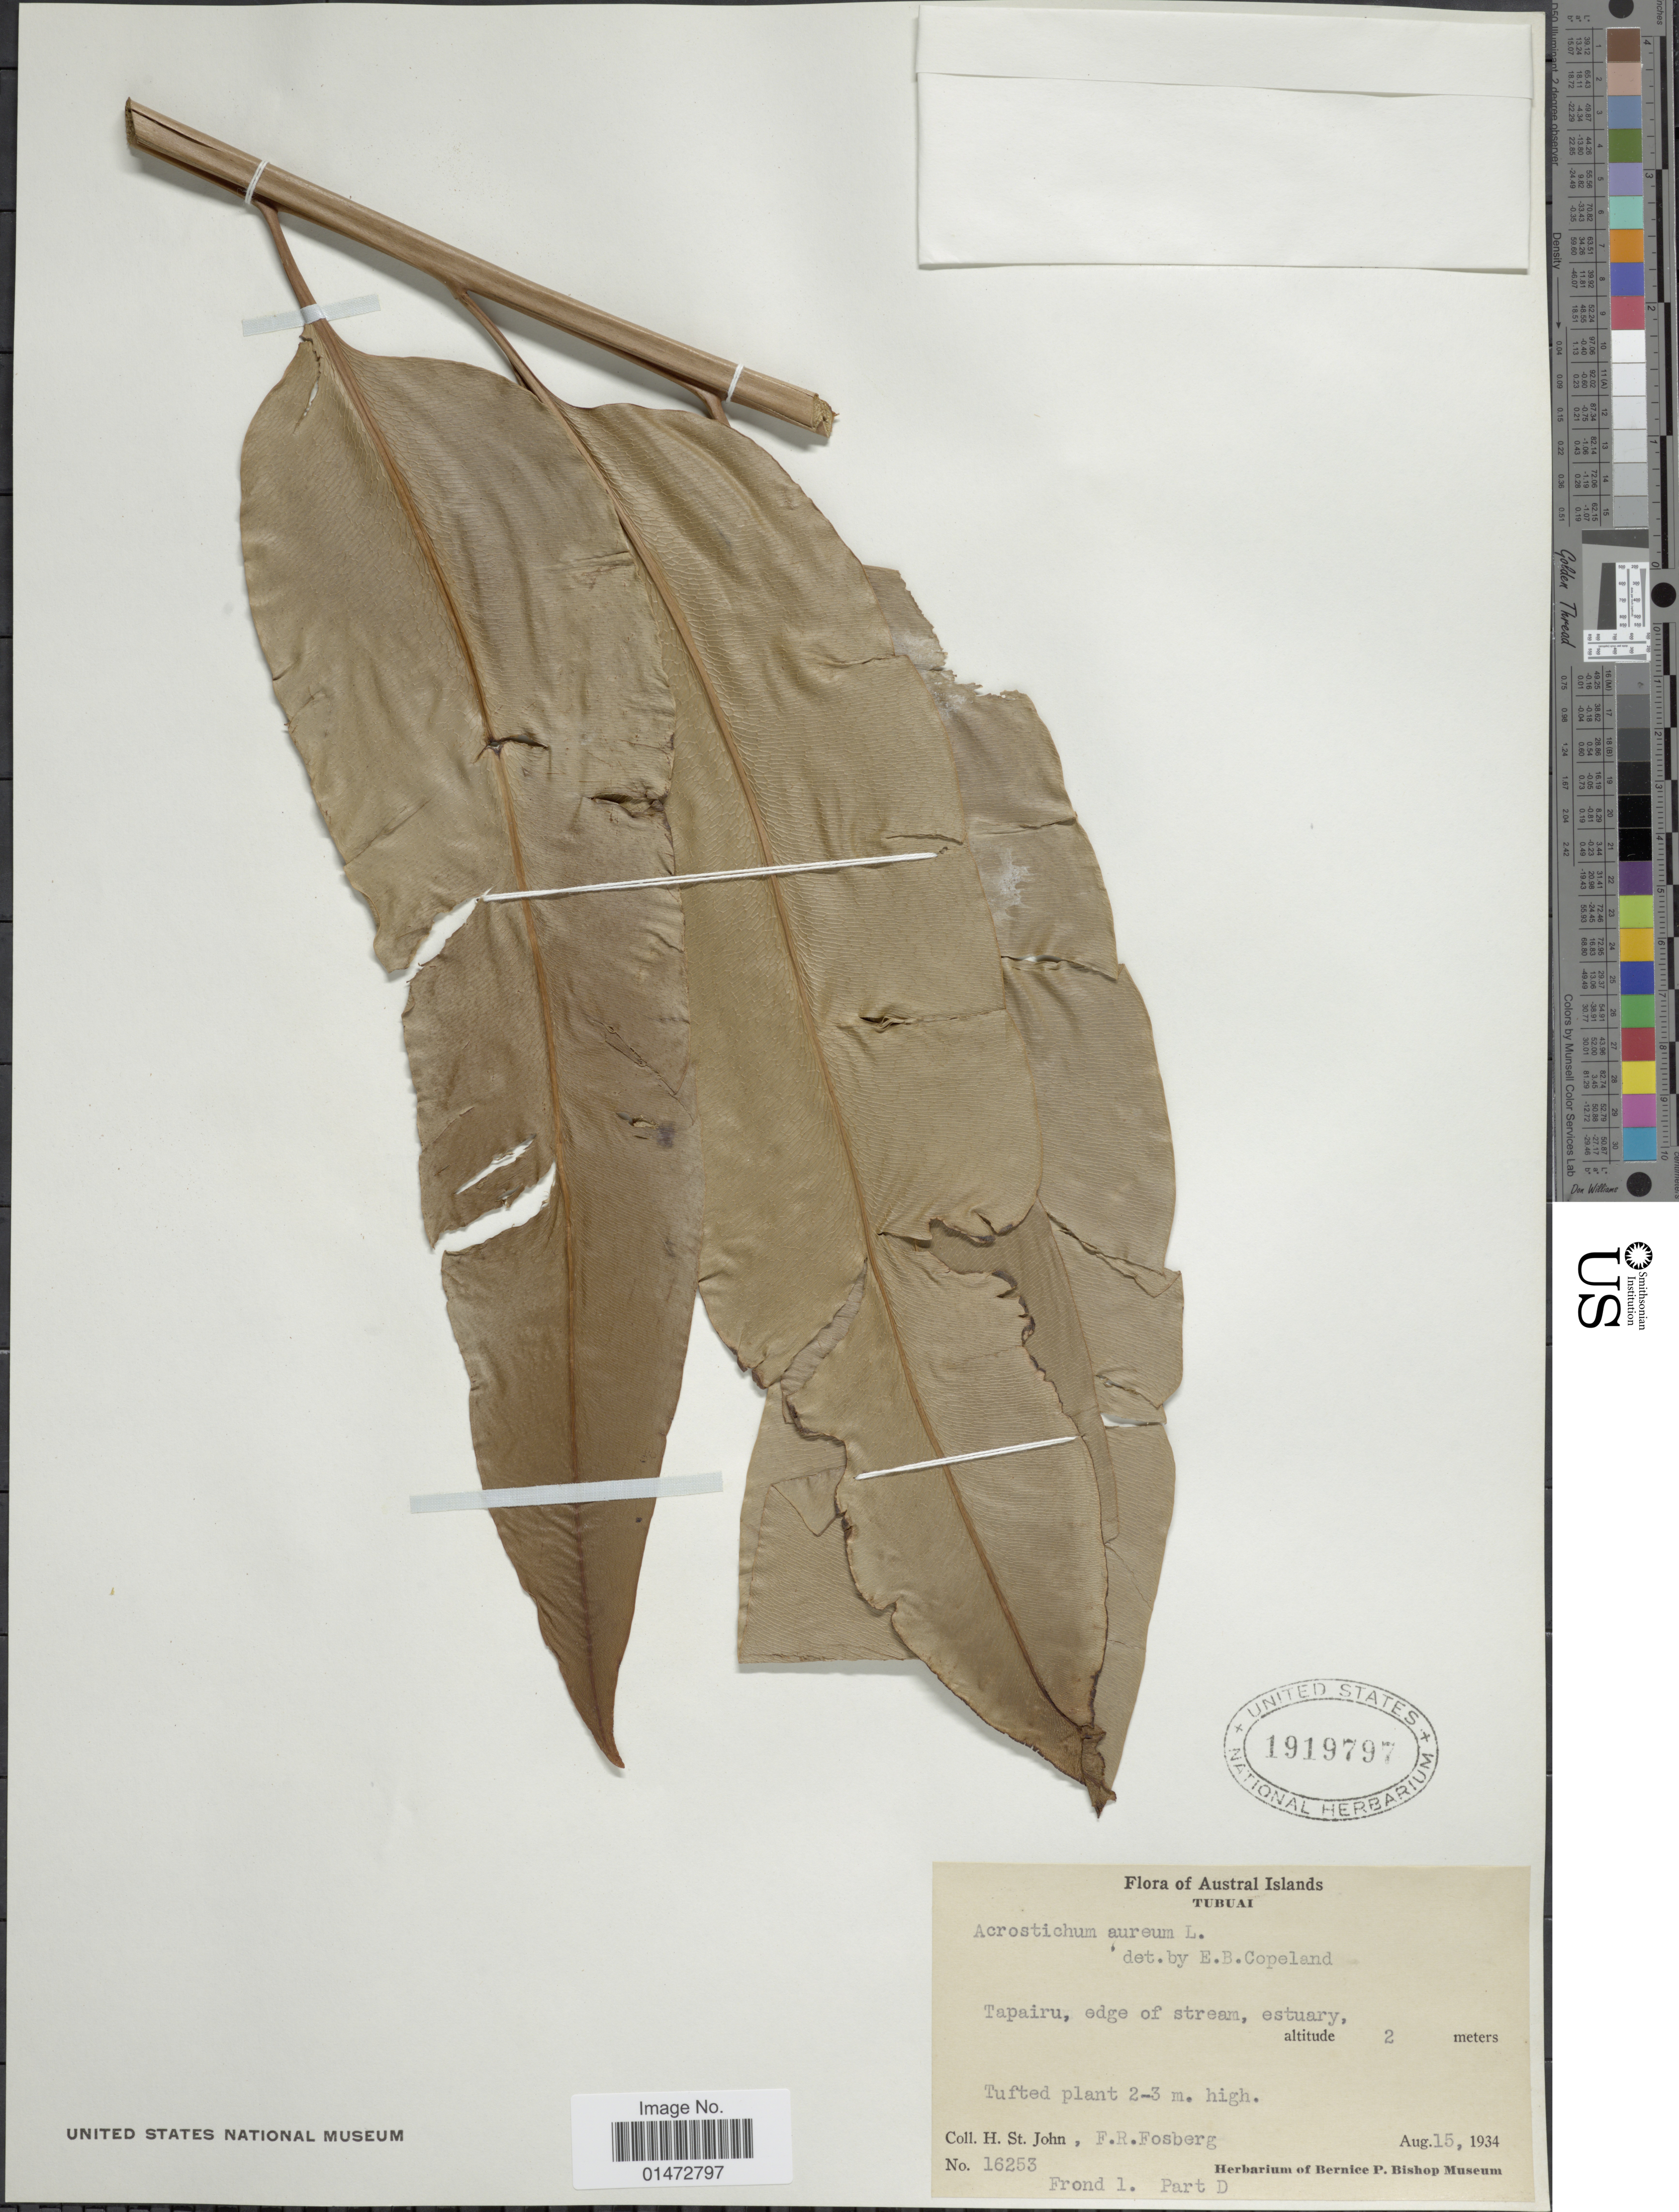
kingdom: Plantae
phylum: Tracheophyta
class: Polypodiopsida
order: Polypodiales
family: Pteridaceae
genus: Acrostichum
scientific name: Acrostichum aureum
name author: L.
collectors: H. St. John & F. R. Fosberg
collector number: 16253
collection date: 1934-08-15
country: French Polynesia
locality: Austral Islands. Tubuai. Tapairu, edge of stream, estuary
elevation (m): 2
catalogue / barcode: US 1919797